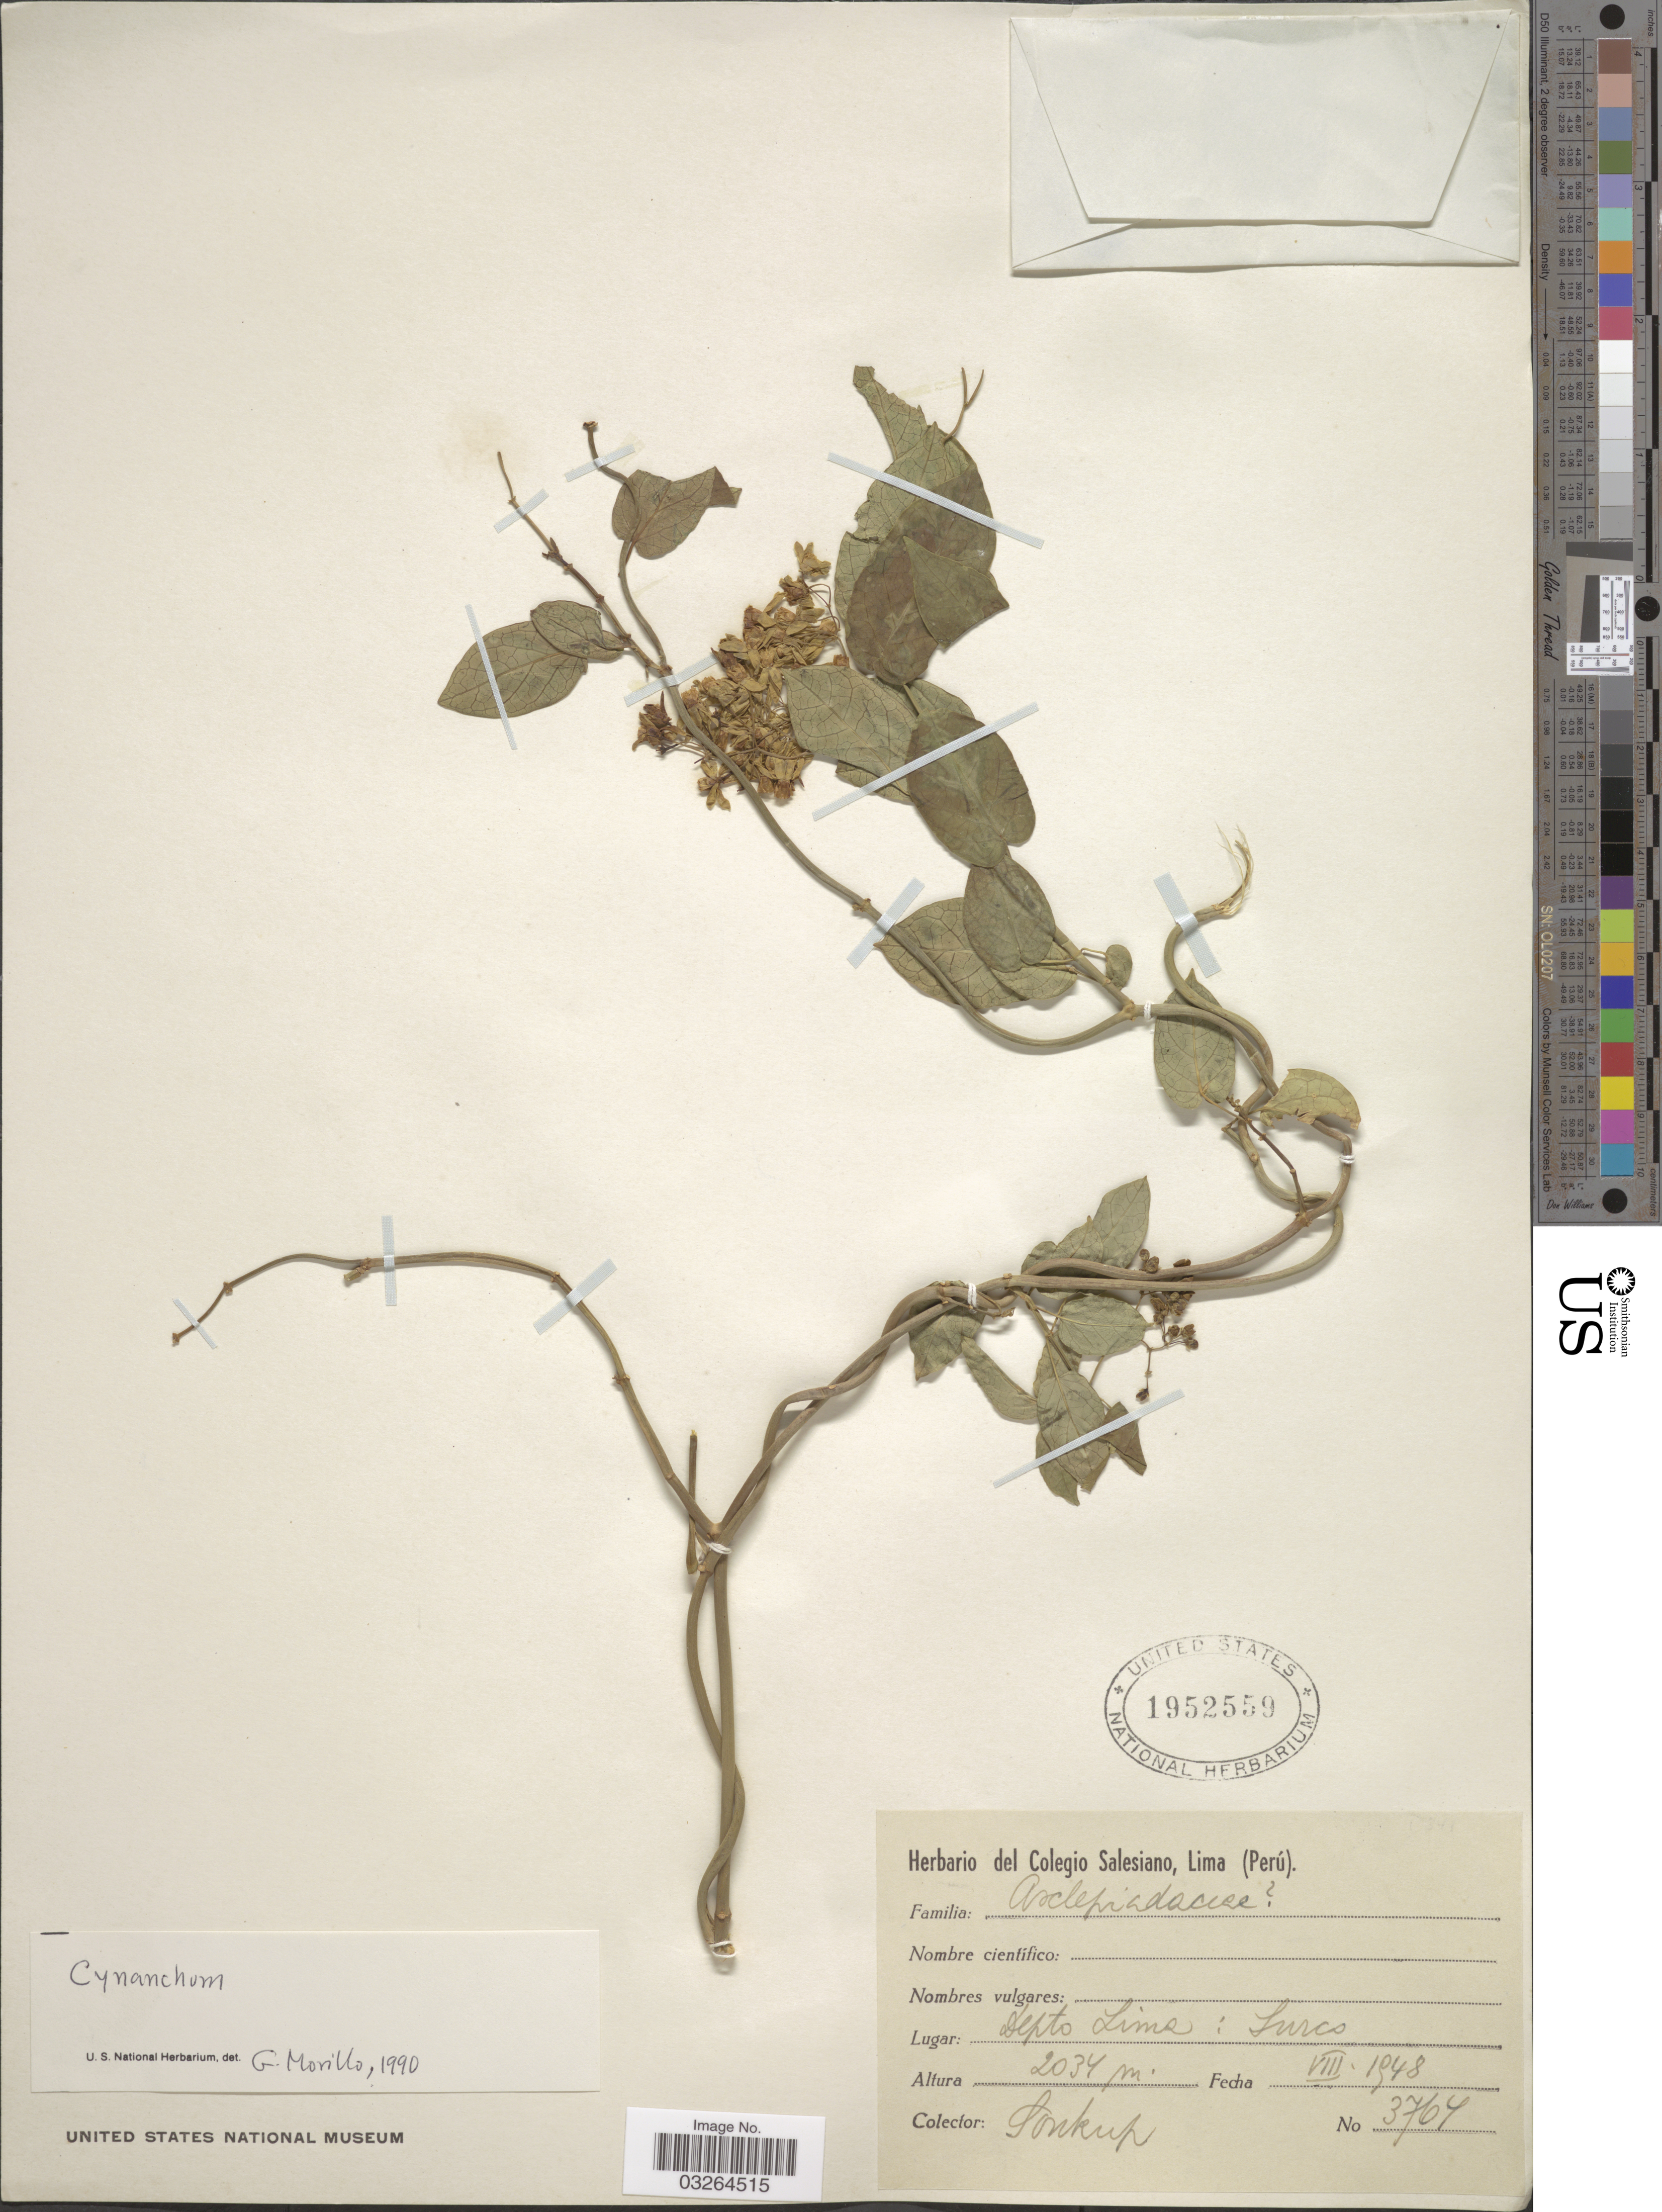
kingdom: Plantae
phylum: Tracheophyta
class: Magnoliopsida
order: Gentianales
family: Apocynaceae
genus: Cynanchum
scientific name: Cynanchum sp.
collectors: J. Soukup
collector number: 3764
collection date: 1948-08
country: Peru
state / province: Lima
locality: Depto Lima: Surco.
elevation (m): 2034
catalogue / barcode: US 1952559